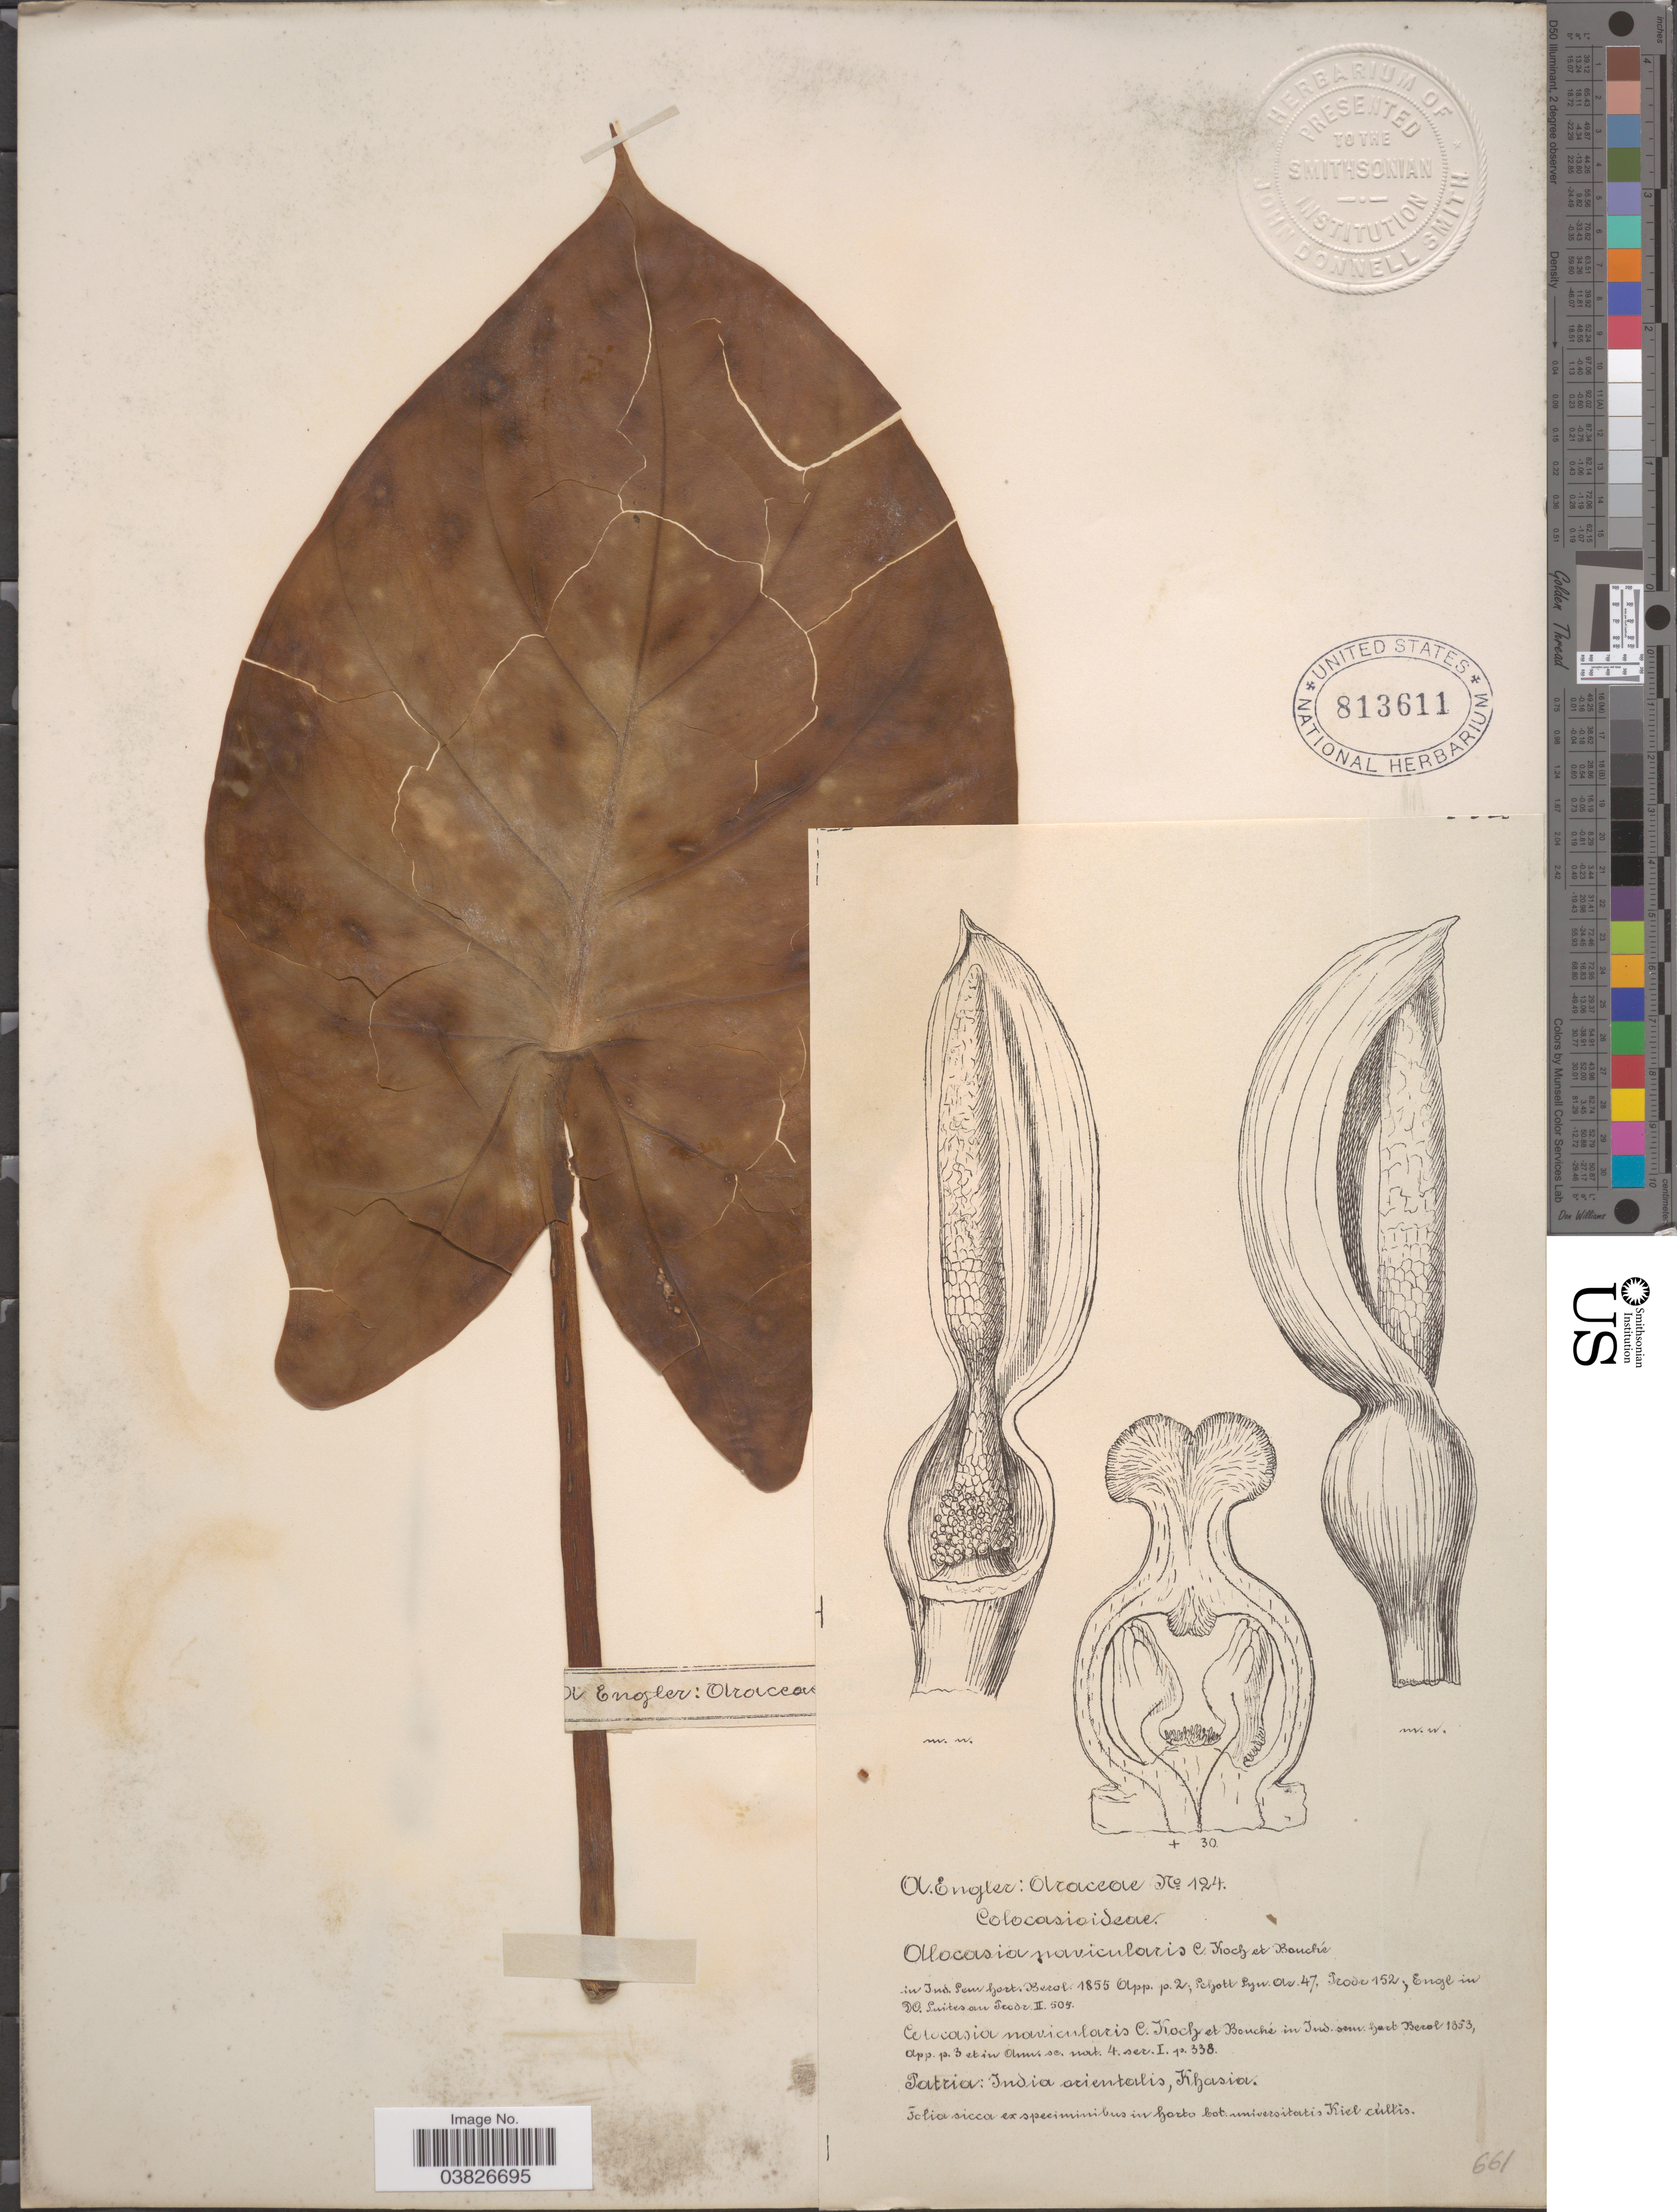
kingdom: Plantae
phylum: Tracheophyta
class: Liliopsida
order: Alismatales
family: Araceae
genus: Alocasia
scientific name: Alocasia navicularis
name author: (K. Koch & C.D. Bouché) K. Koch & C.D. Bouché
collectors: A. Engler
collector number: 124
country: India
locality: India orientalis, Khasia.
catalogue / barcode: US 813611